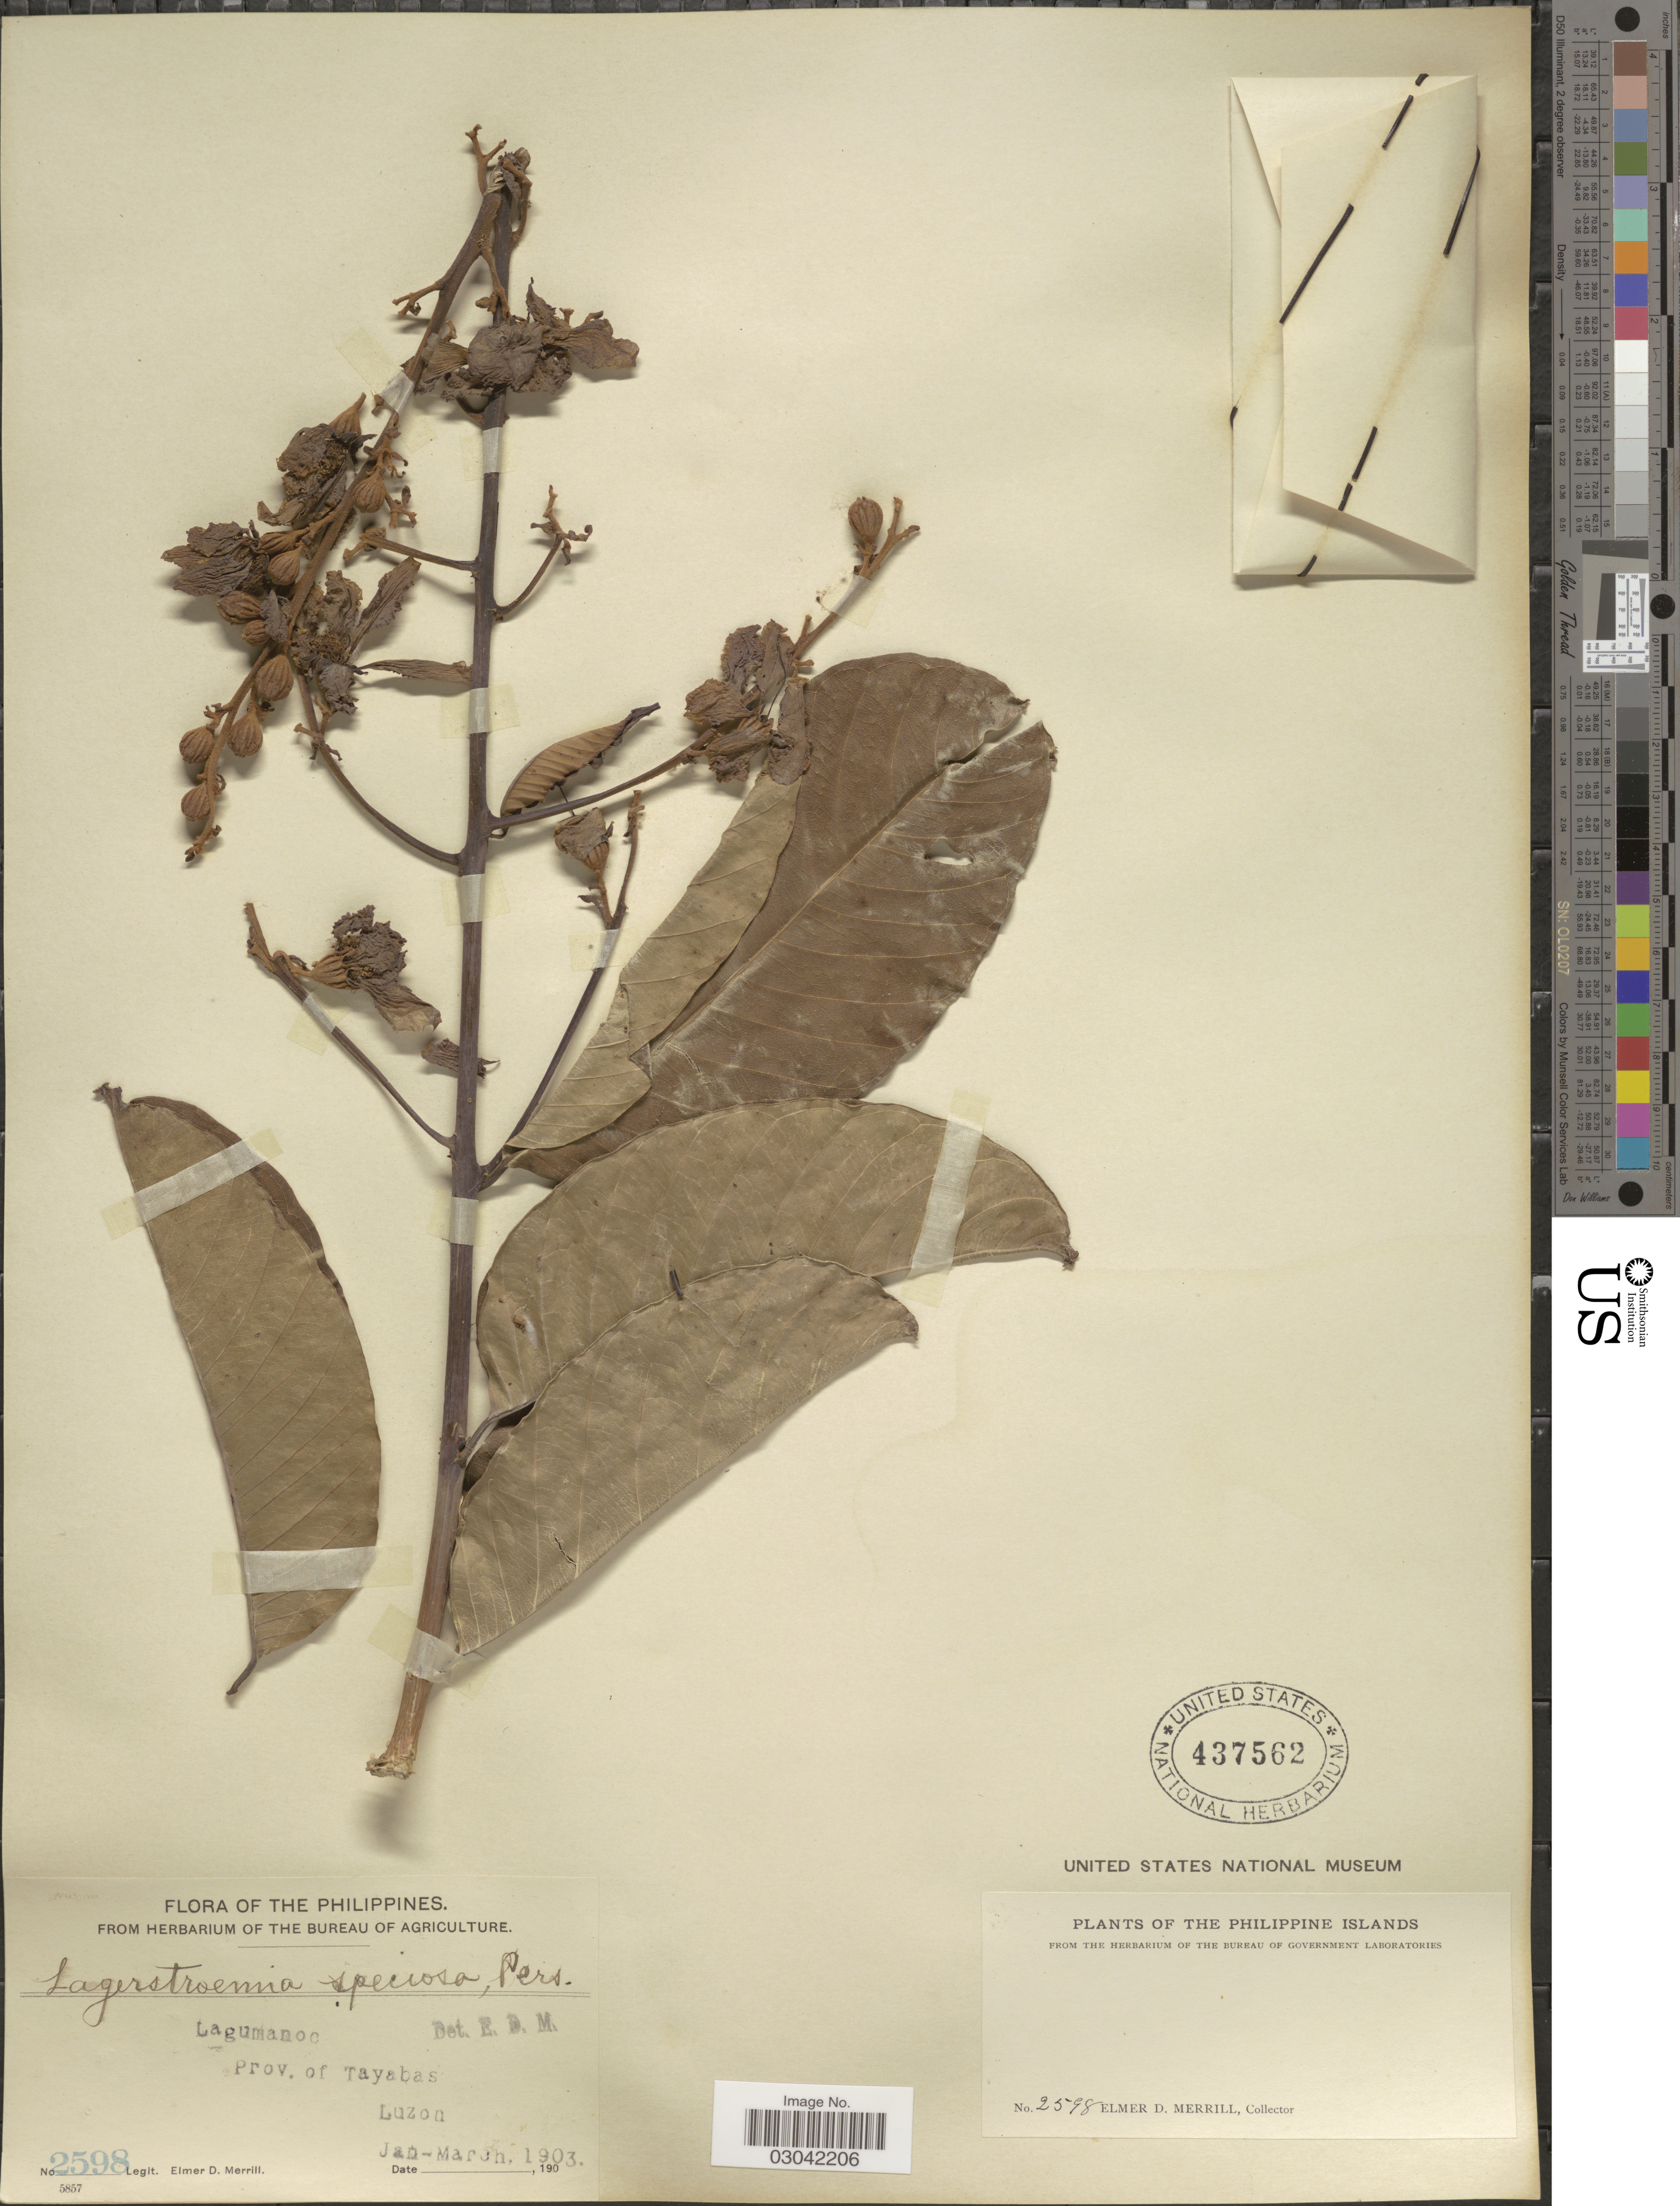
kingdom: Plantae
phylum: Tracheophyta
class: Magnoliopsida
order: Myrtales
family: Lythraceae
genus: Lagerstroemia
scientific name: Lagerstroemia speciosa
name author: (L.) Pers.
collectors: E. D. Merrill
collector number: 2598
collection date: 1903-01/1903-03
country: Philippines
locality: Lagumanoc. Prov. of Tayabas, Luzon.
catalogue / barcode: US 437562